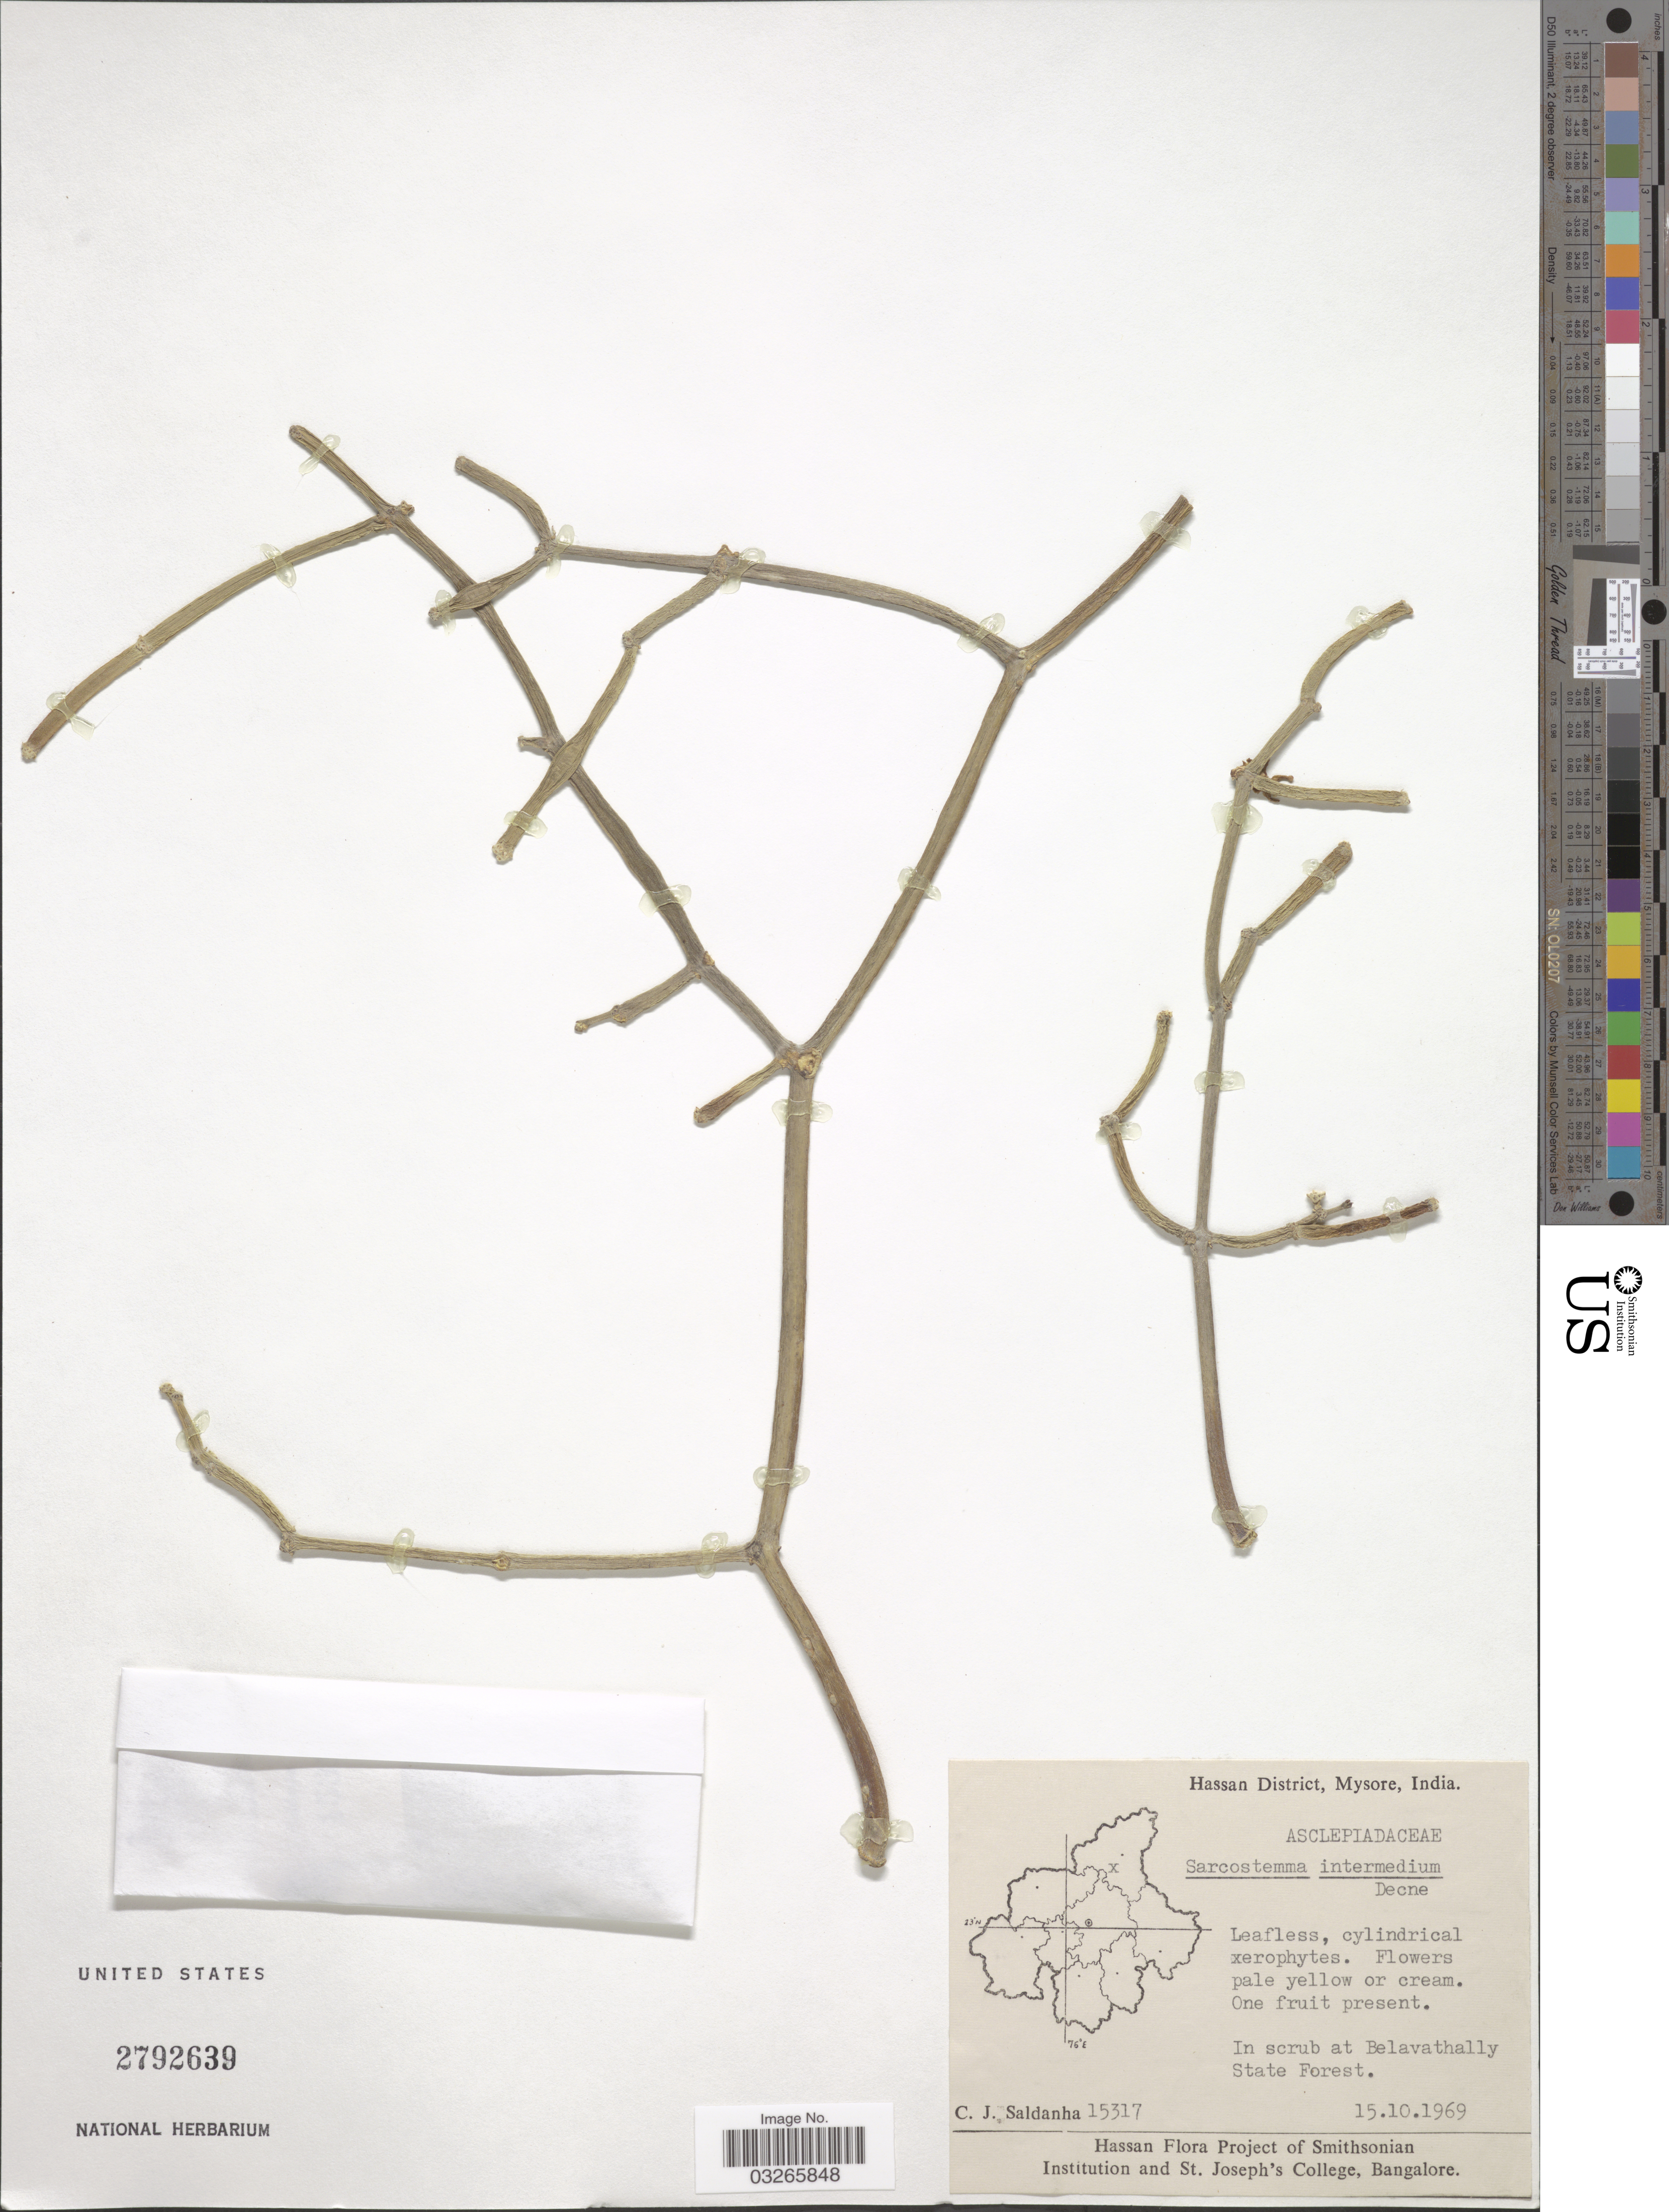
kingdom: Plantae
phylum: Tracheophyta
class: Magnoliopsida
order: Gentianales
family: Apocynaceae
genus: Sarcostemma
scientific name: Sarcostemma intermedium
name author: Decne.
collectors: C. J. Saldanha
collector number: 15317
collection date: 1969-10-15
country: India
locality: Hassan District, Mysore. In scrub at Belavathally State Forest.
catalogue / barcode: US 2792639